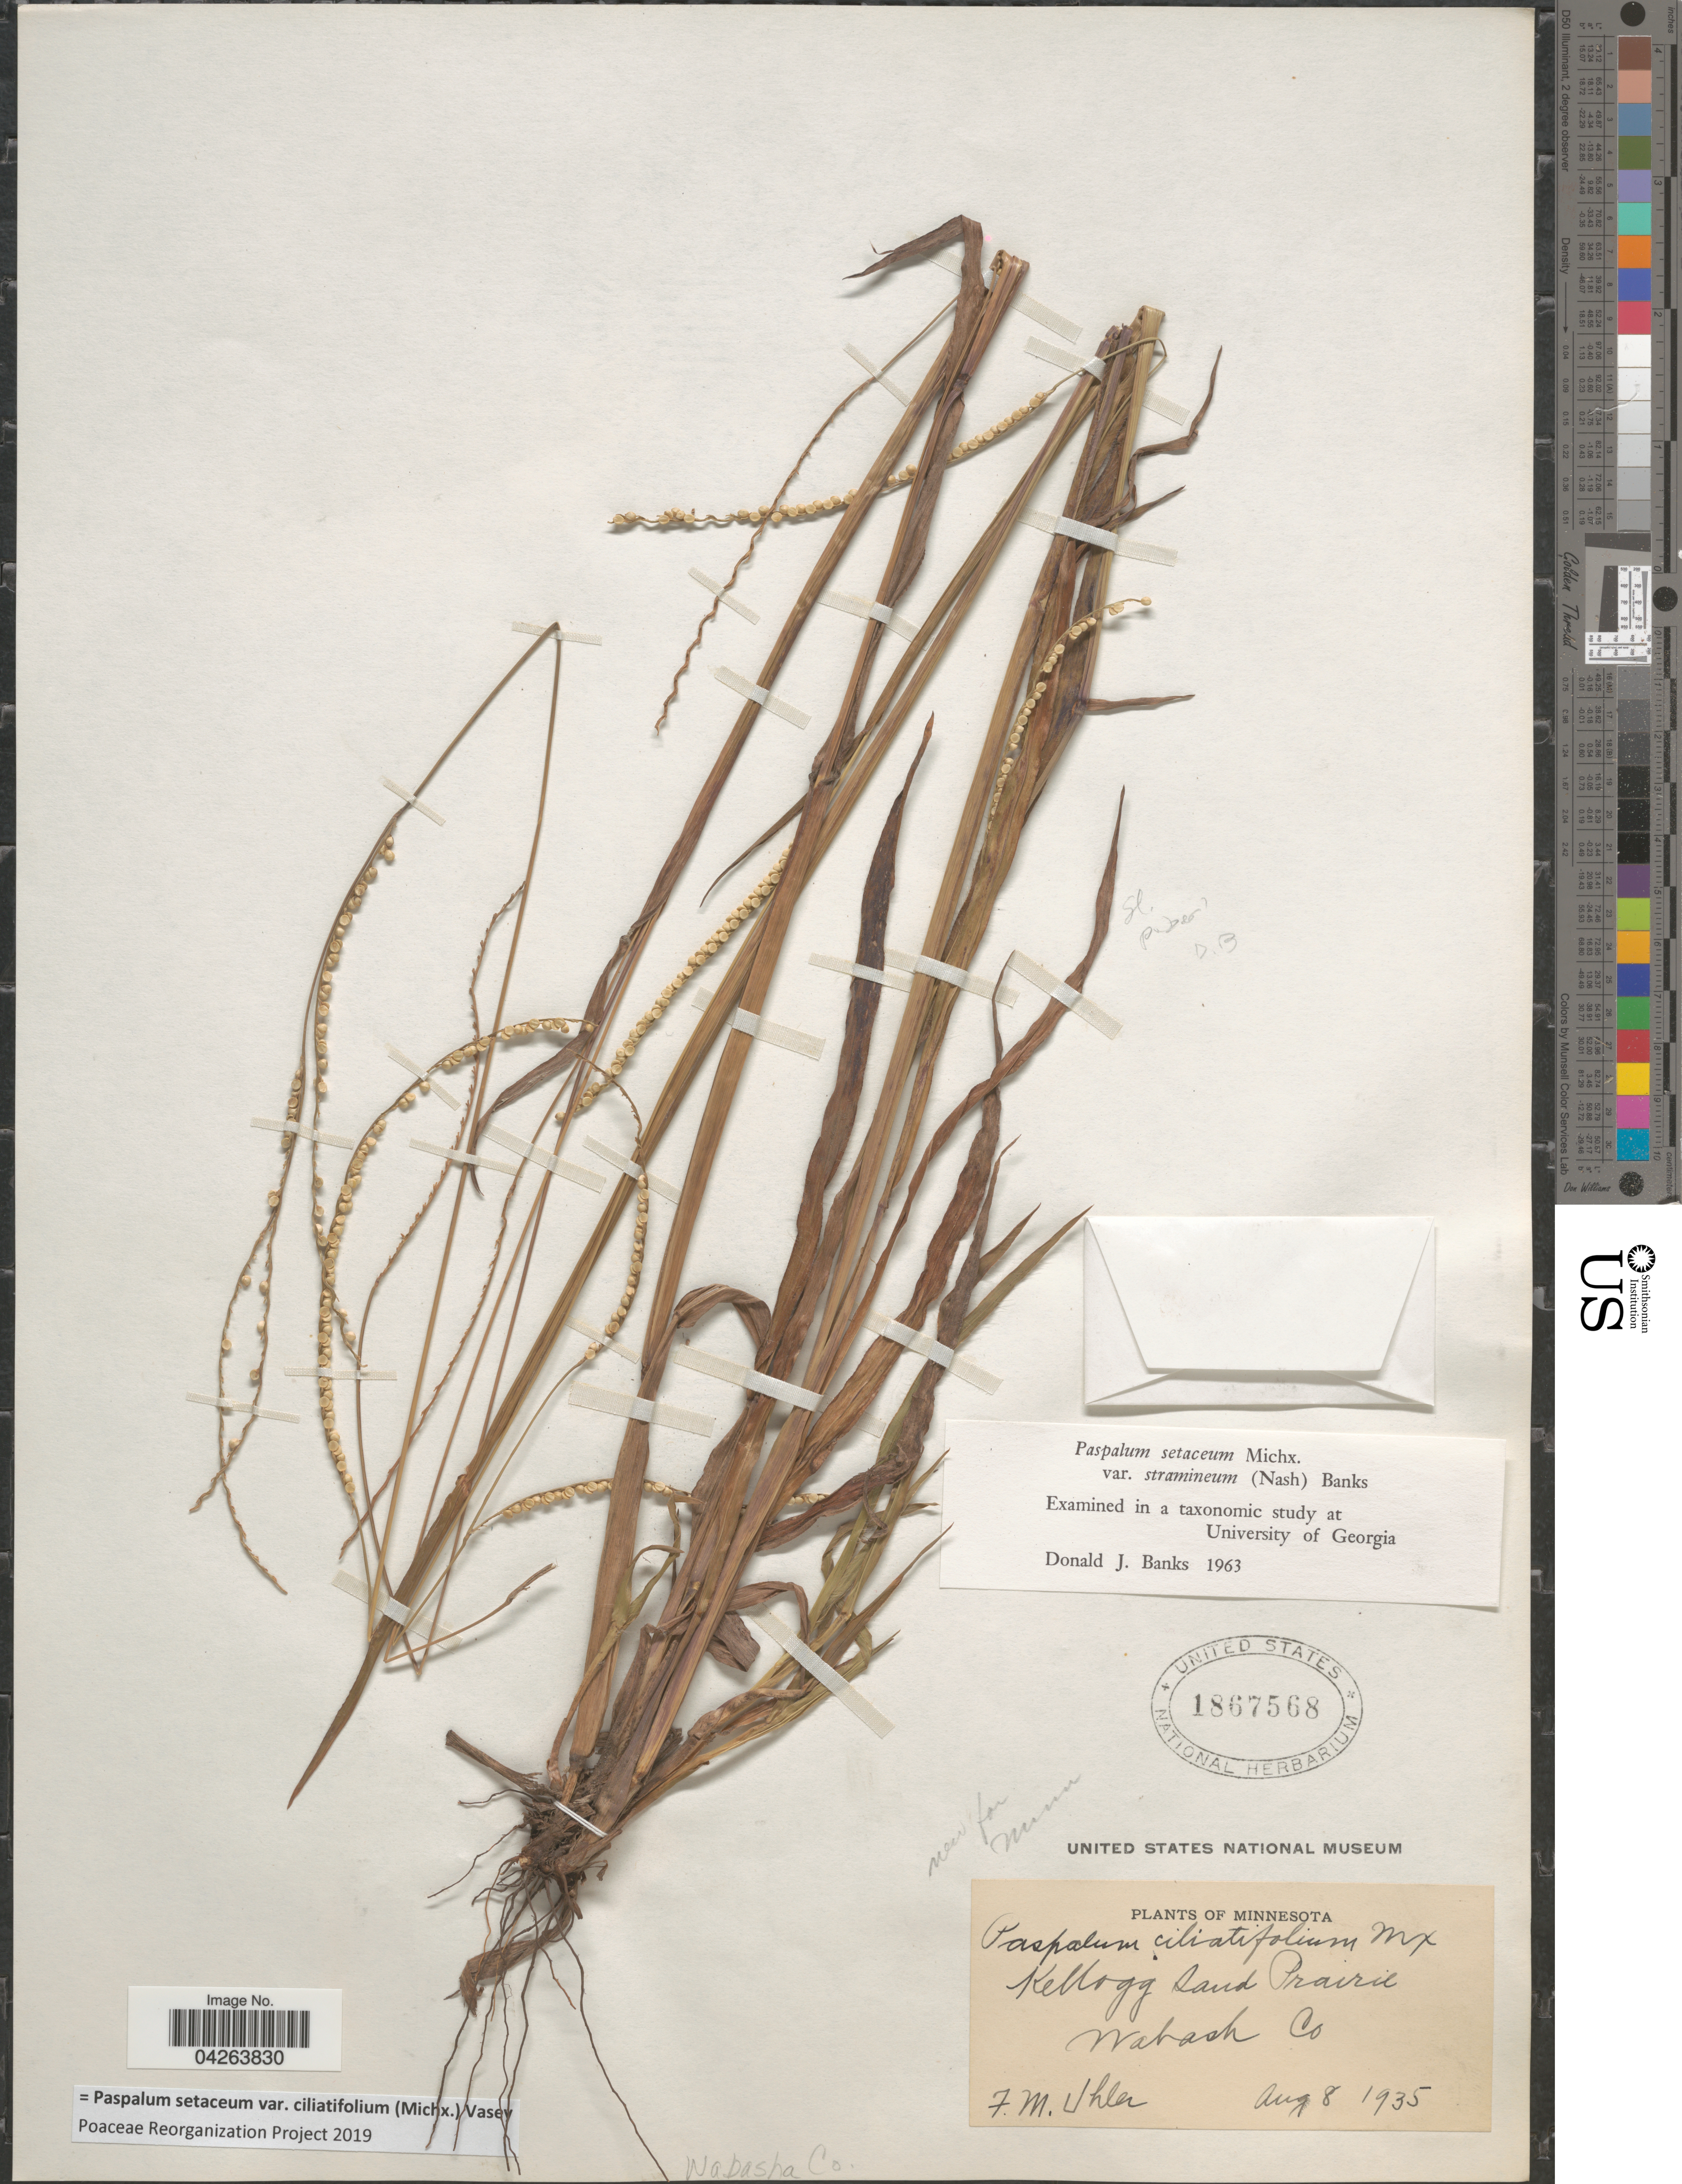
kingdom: Plantae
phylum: Tracheophyta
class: Liliopsida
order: Poales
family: Poaceae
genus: Paspalum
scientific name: Paspalum setaceum var. ciliatifolium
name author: (Michx.) Vasey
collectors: F. M. Uhler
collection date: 1935-08-08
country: United States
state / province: Minnesota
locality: Kellogg sand prairie. Wabasha Co.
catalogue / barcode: US 1867568